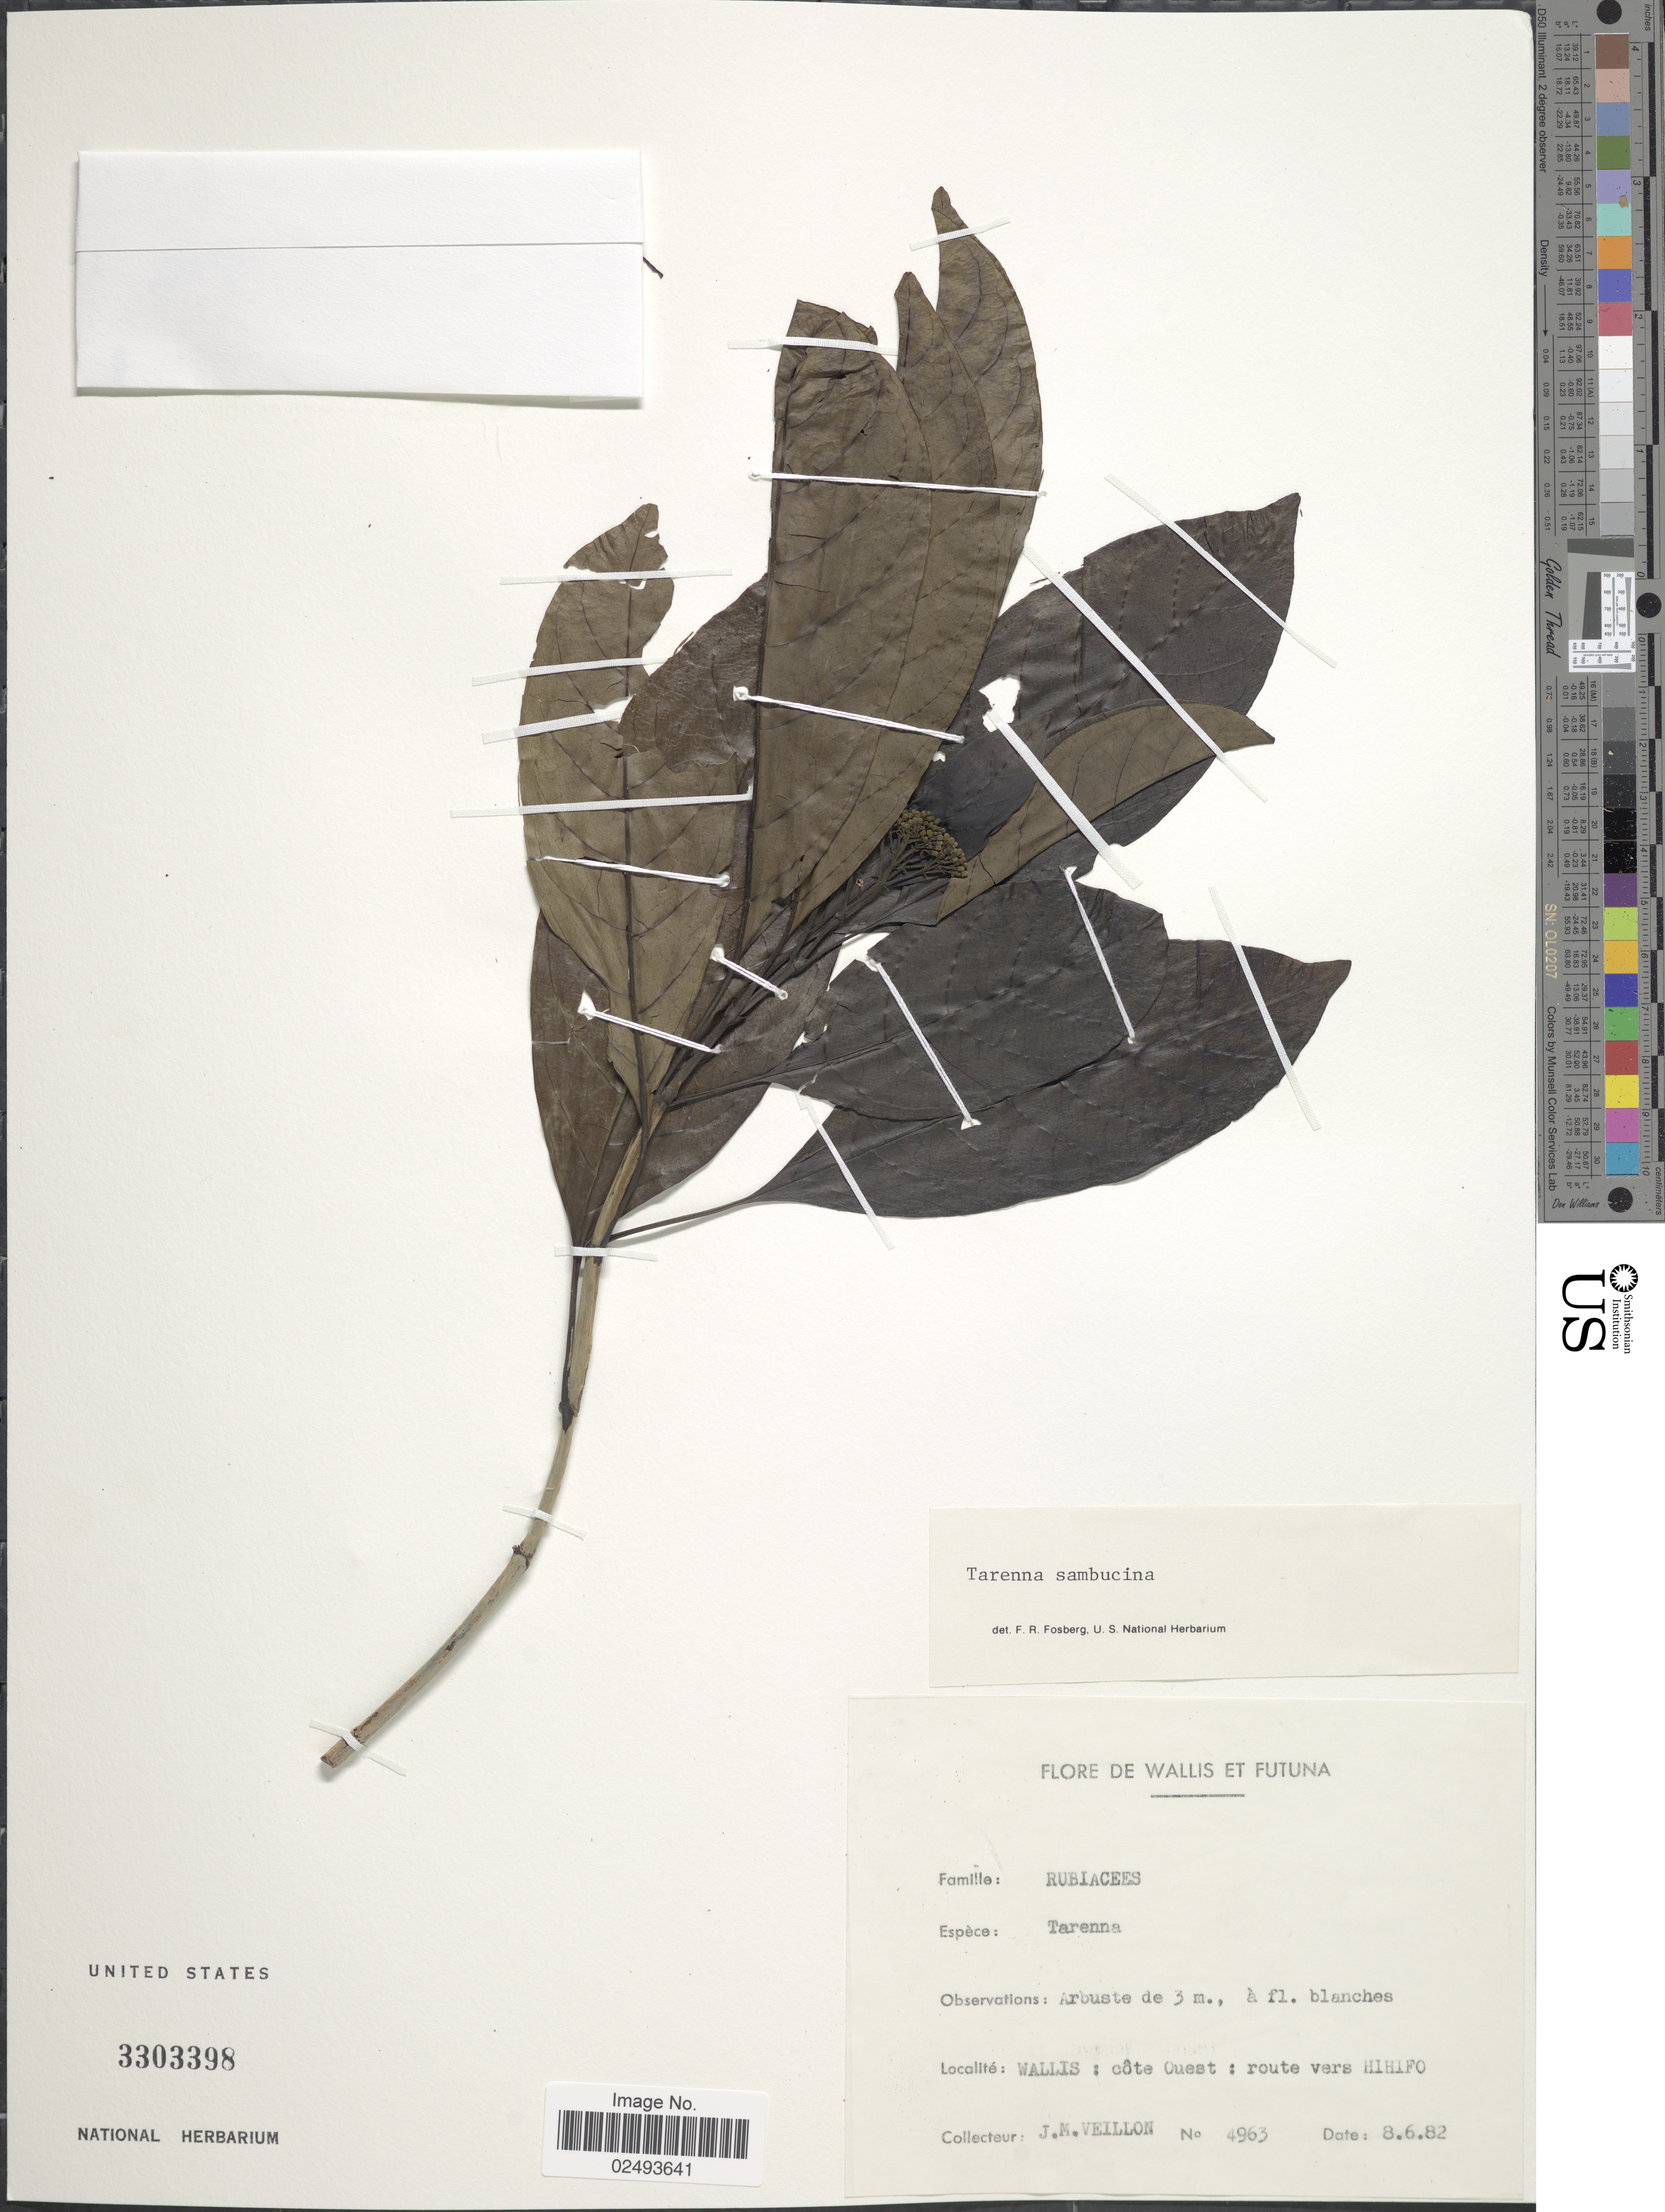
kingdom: Plantae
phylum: Tracheophyta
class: Magnoliopsida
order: Gentianales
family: Rubiaceae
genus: Tarenna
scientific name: Tarenna sambucina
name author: (G. Forst.) Drake ex Durand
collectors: J. Veillon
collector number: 4963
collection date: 1982-06-08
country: Wallis and Futuna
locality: Wallis: cote Ouest, route vers Hihifo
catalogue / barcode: US 3303398